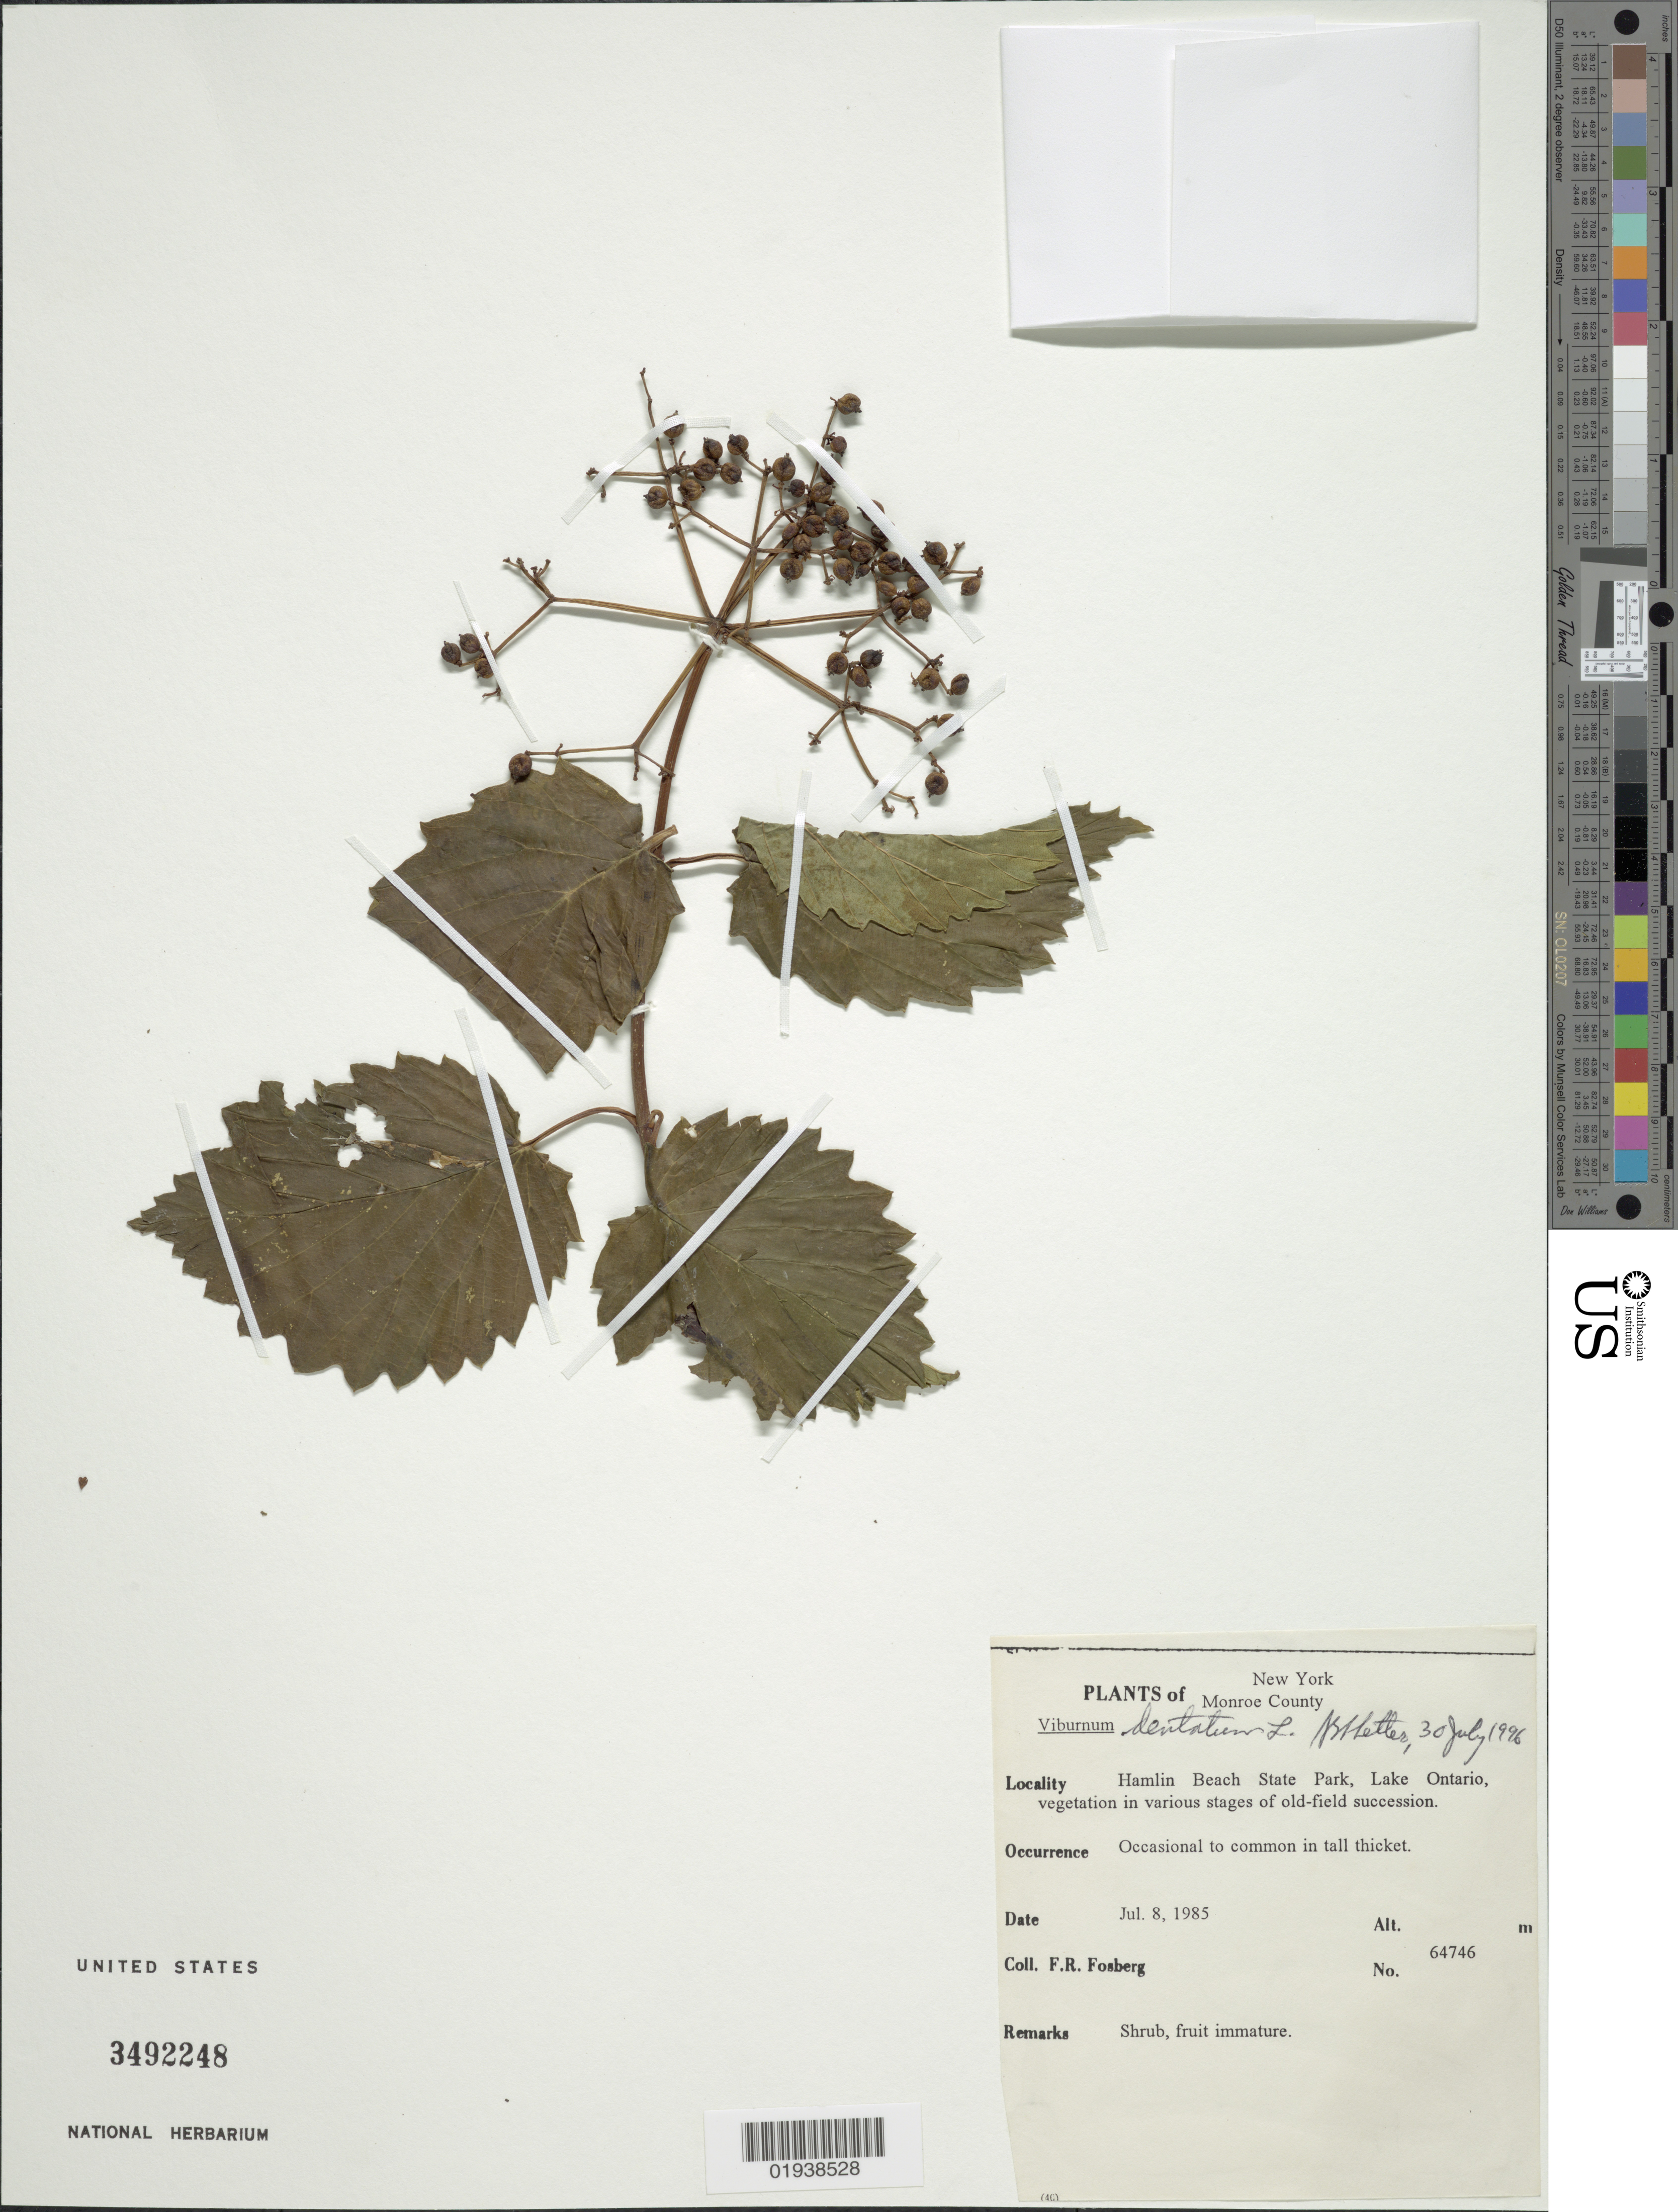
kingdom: Plantae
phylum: Tracheophyta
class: Magnoliopsida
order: Dipsacales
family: Viburnaceae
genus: Viburnum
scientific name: Viburnum dentatum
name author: L.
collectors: F. R. Fosberg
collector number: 64746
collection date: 1985-07-08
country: United States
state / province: New York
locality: Monroe County, Hamlin Beach State Park, Lake Ontario.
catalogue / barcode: US 3492248